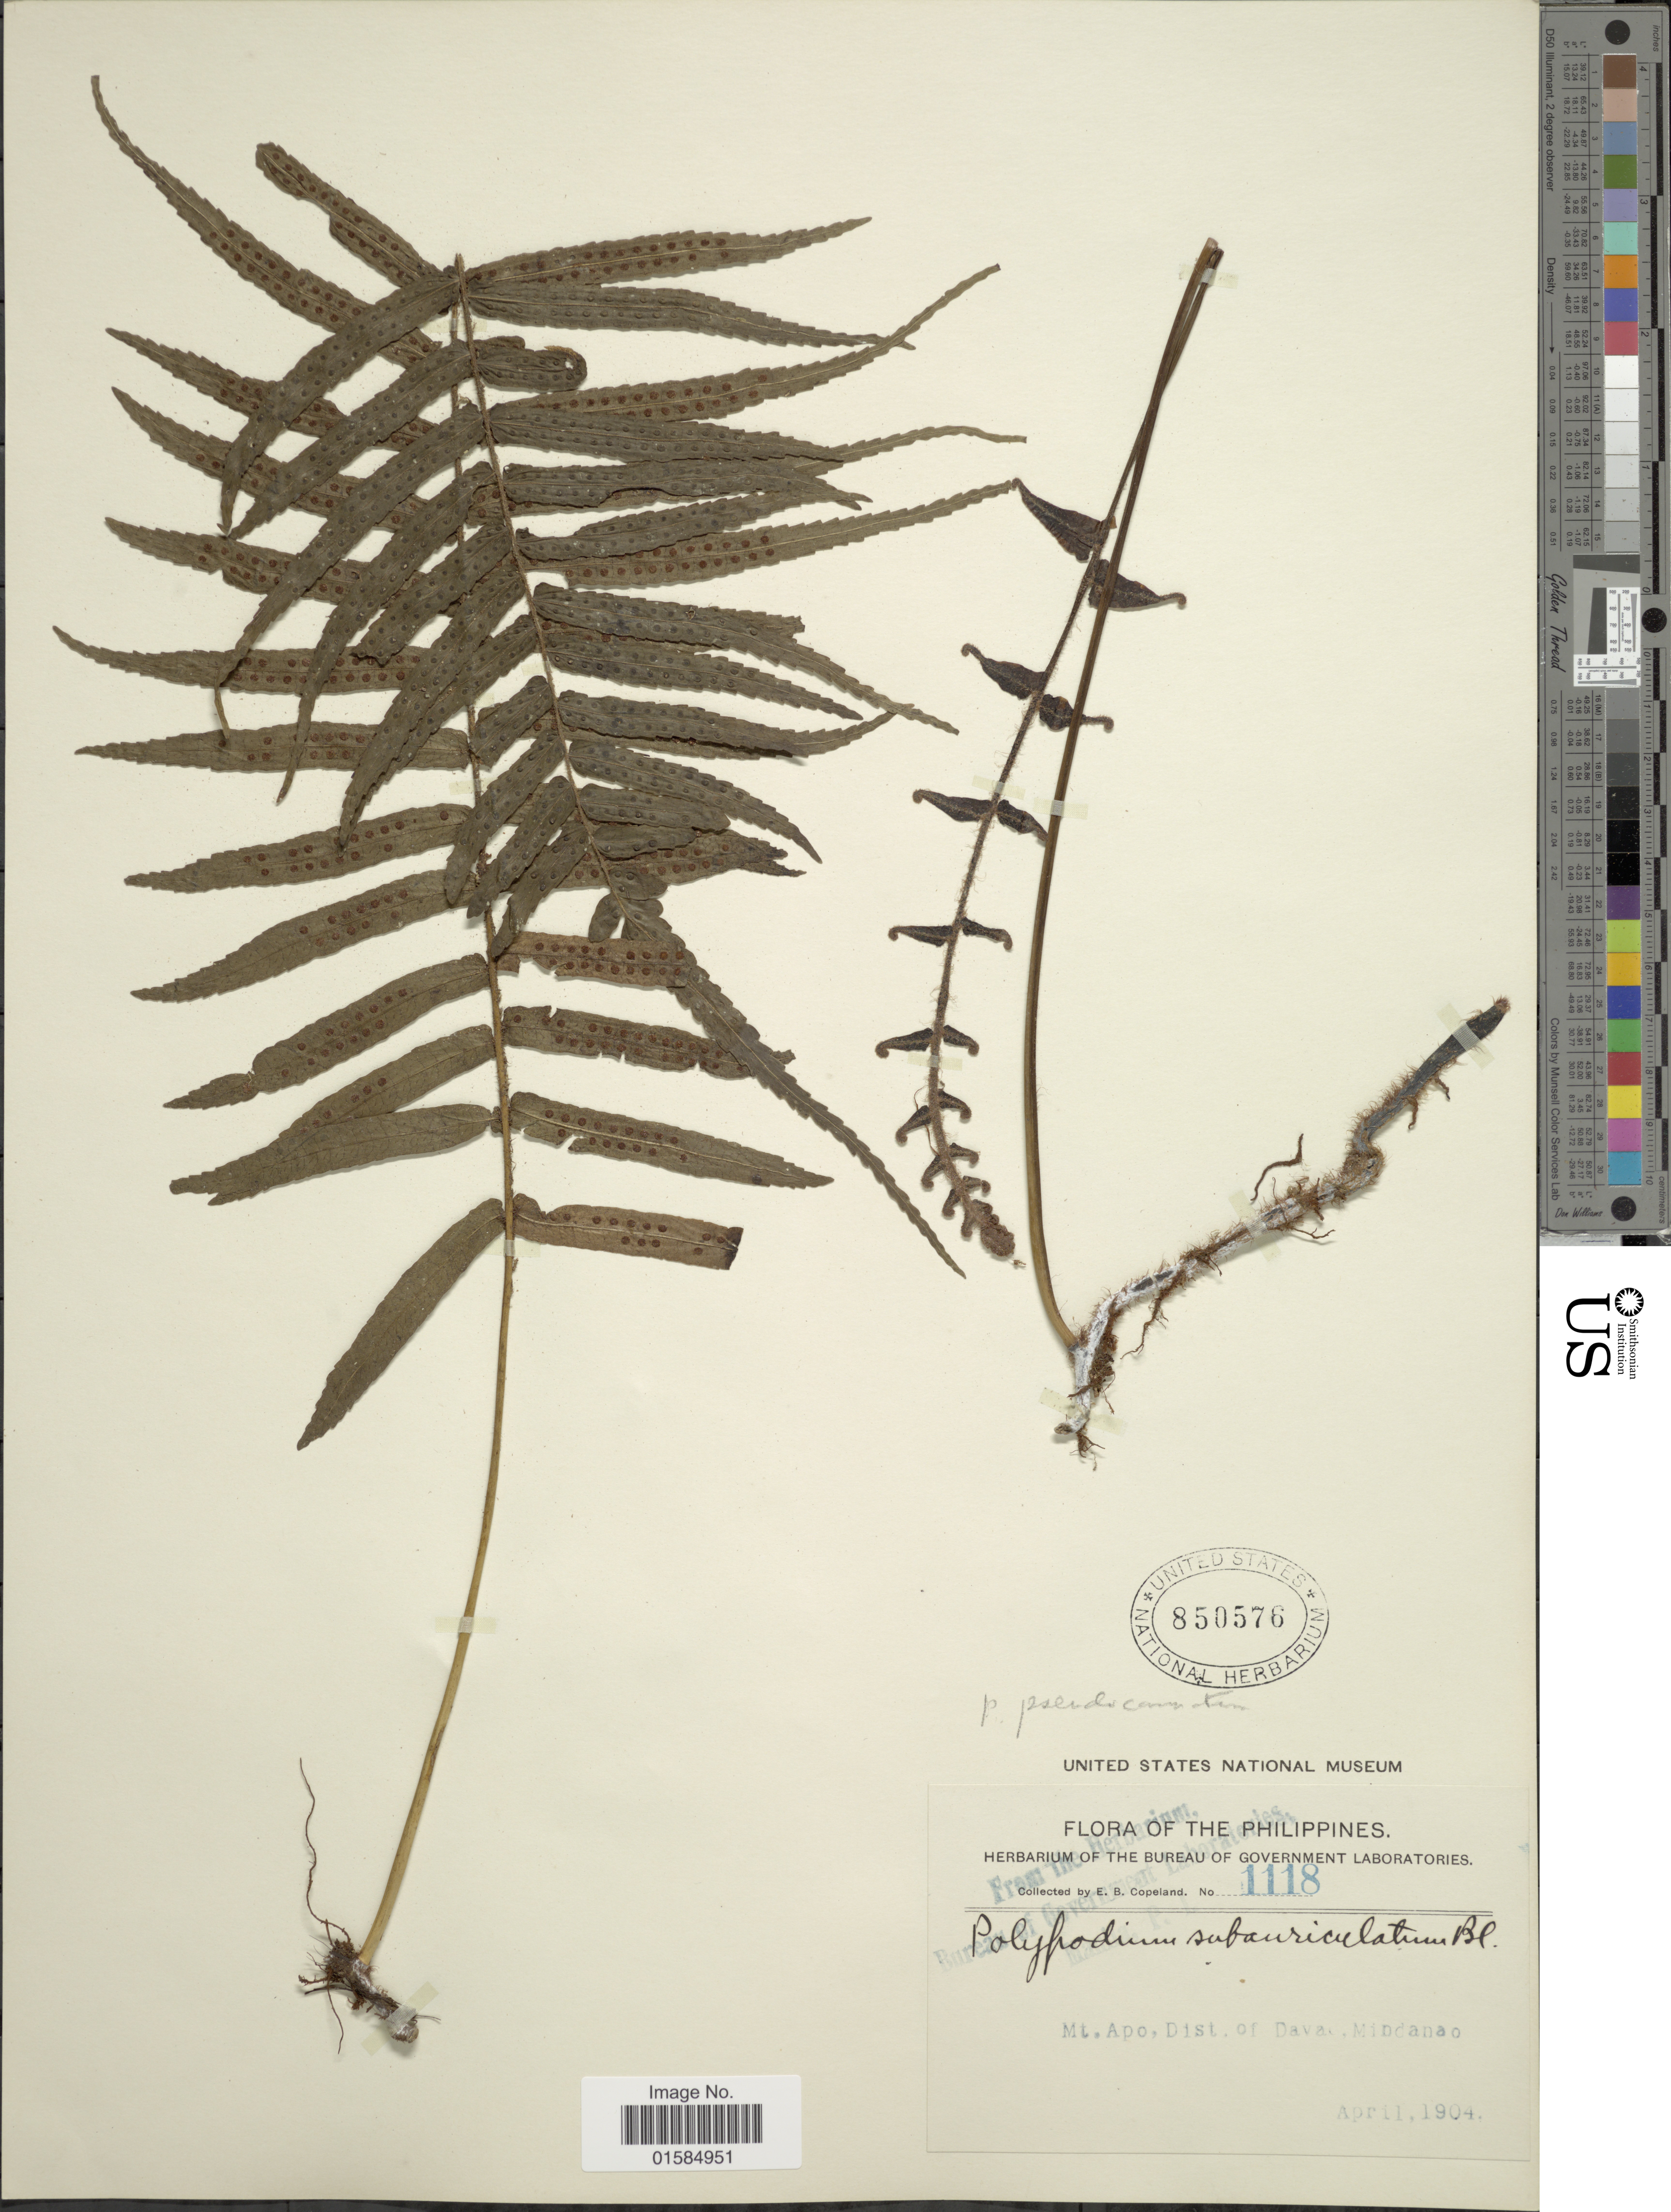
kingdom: Plantae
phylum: Tracheophyta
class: Polypodiopsida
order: Polypodiales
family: Polypodiaceae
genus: Goniophlebium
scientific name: Goniophlebium pseudoconnatum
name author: (Copel.) Copel.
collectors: E. B. Copeland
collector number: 1118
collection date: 1904-04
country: Philippines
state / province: Davao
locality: Mt. Apo, Dist. of Dava [illegible text], Mindanao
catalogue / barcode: US 850576